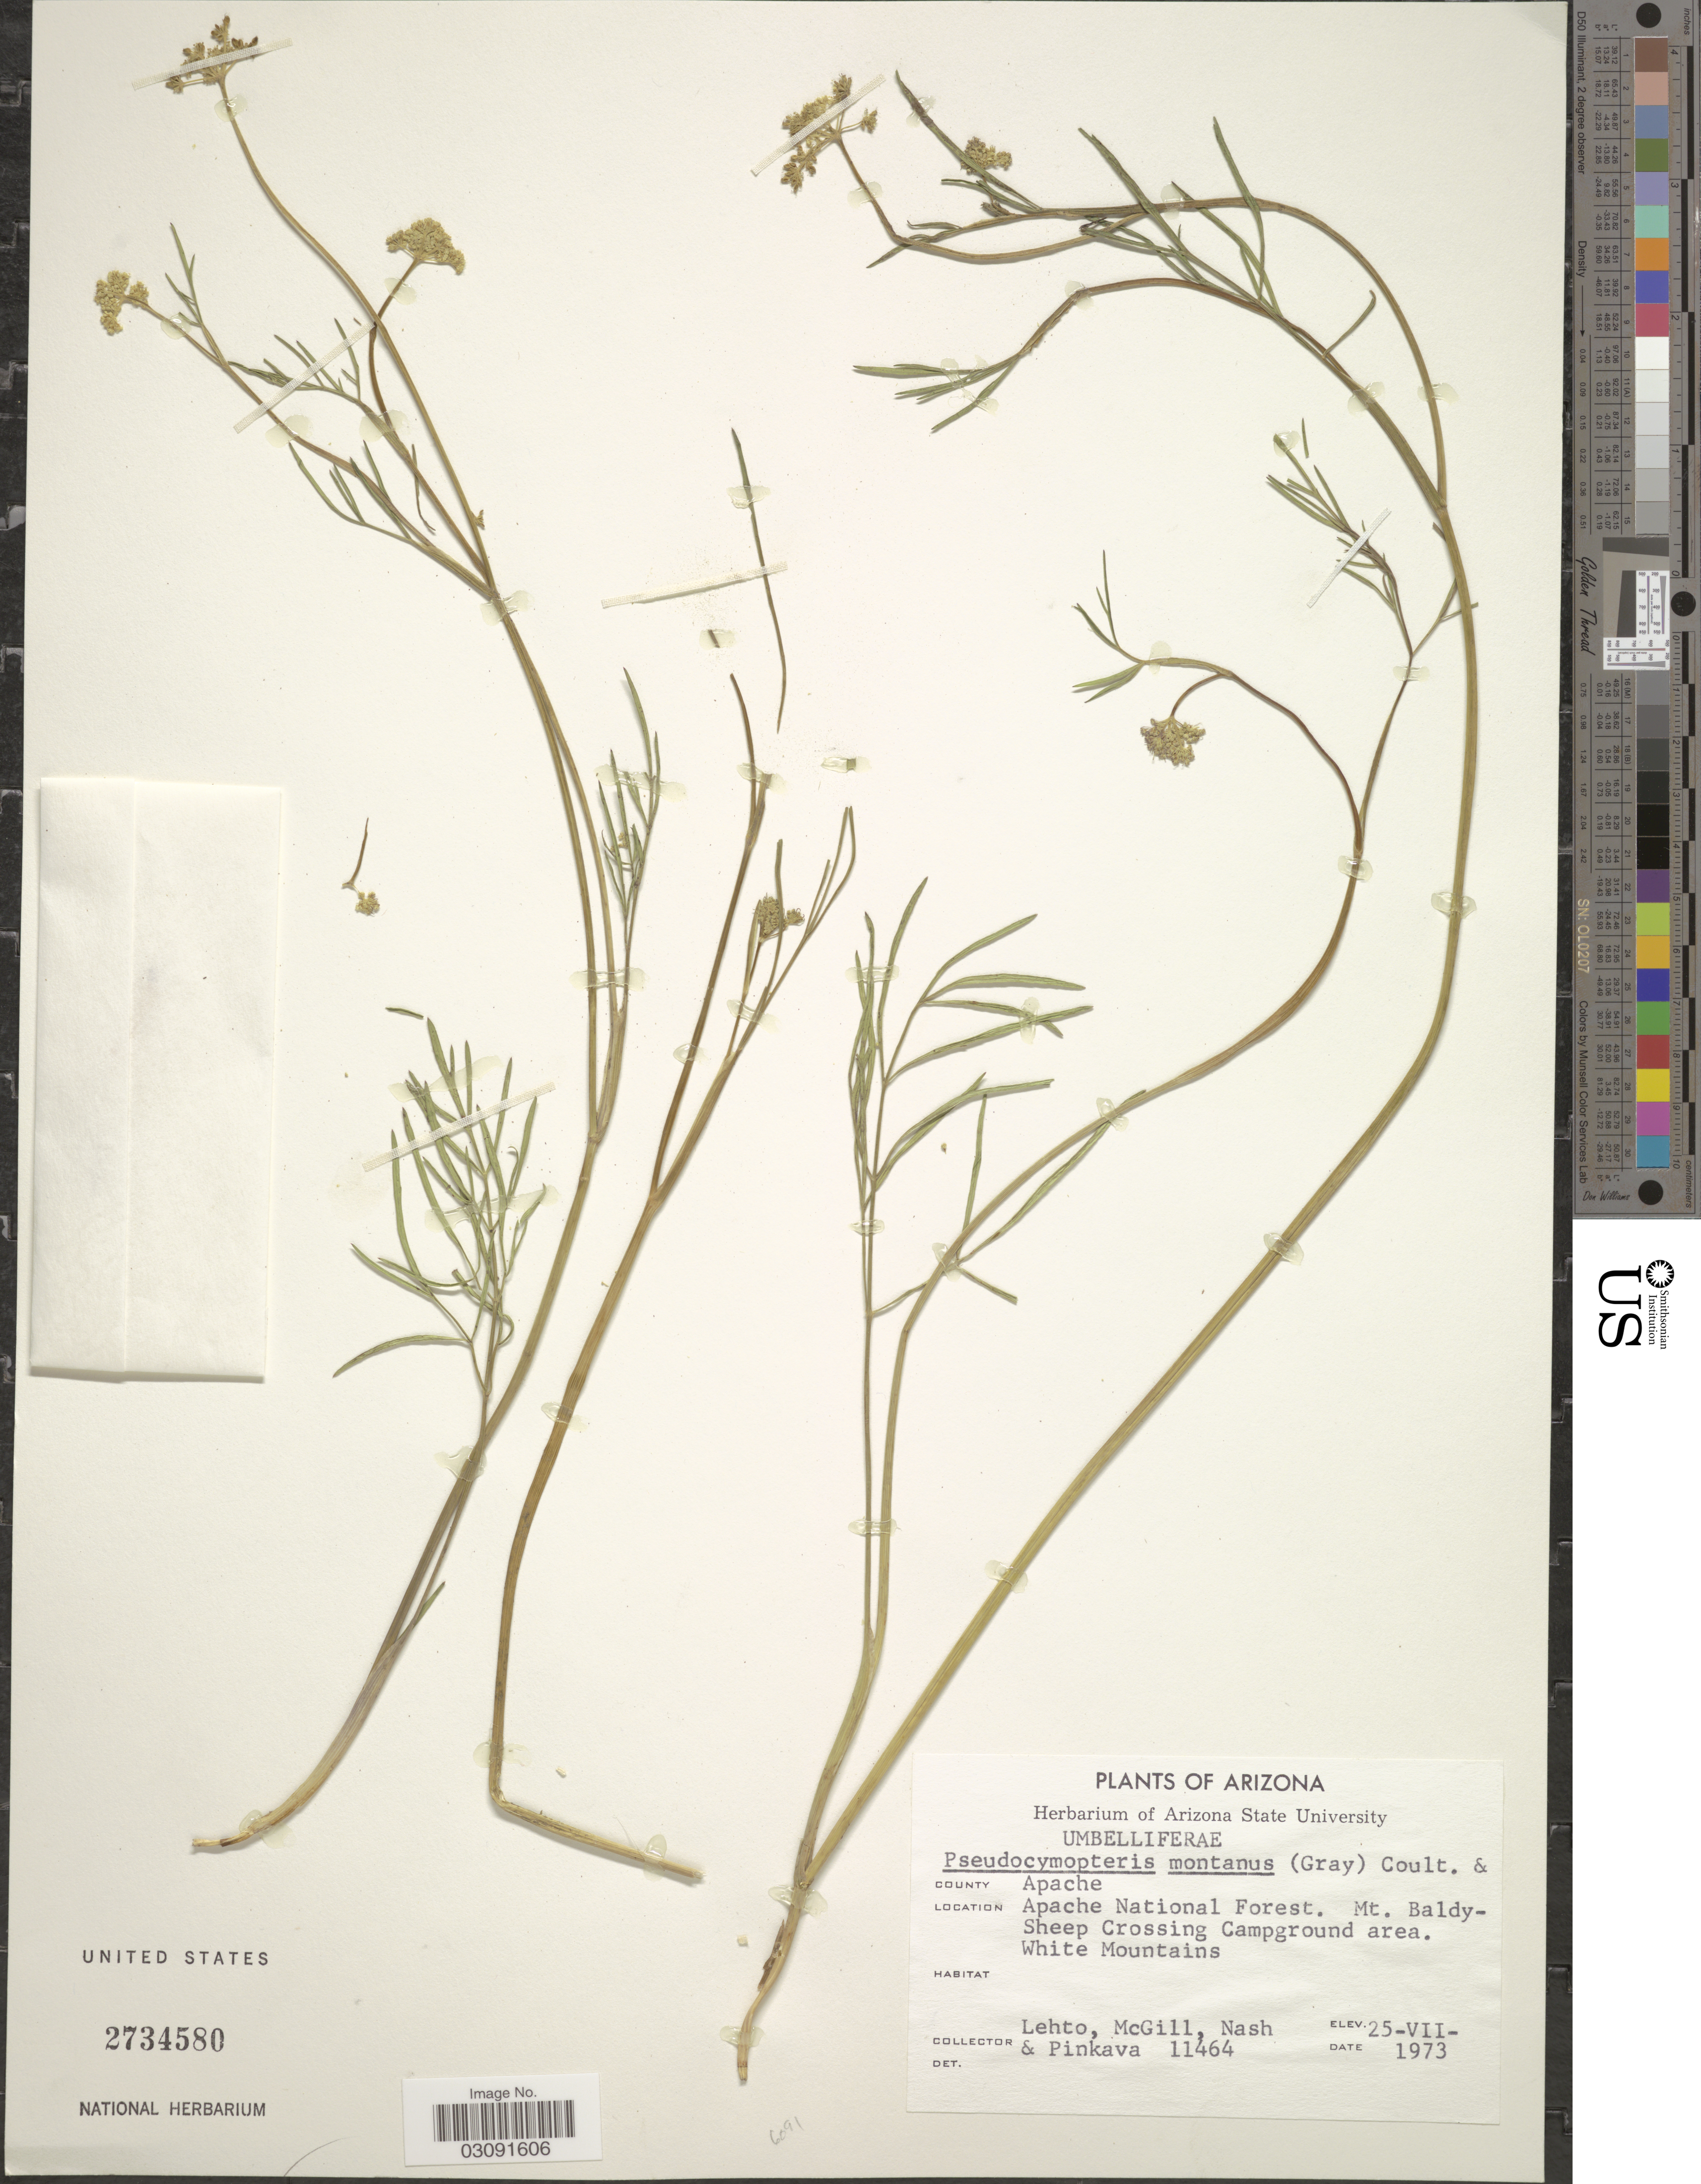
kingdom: Plantae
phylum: Tracheophyta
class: Magnoliopsida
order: Apiales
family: Apiaceae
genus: Pseudocymopterus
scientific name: Pseudocymopterus montanus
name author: (A. Gray) J.M. Coult. & Rose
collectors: -. Lehto, -. McGill, -- Nash & -. Pinkava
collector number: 11464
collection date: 1973-07-25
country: United States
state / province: Arizona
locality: County Apache, Apache National Forest, Mt. Baldy-Sheep Crossing Campground area, White Mountains.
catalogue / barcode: US 2734580